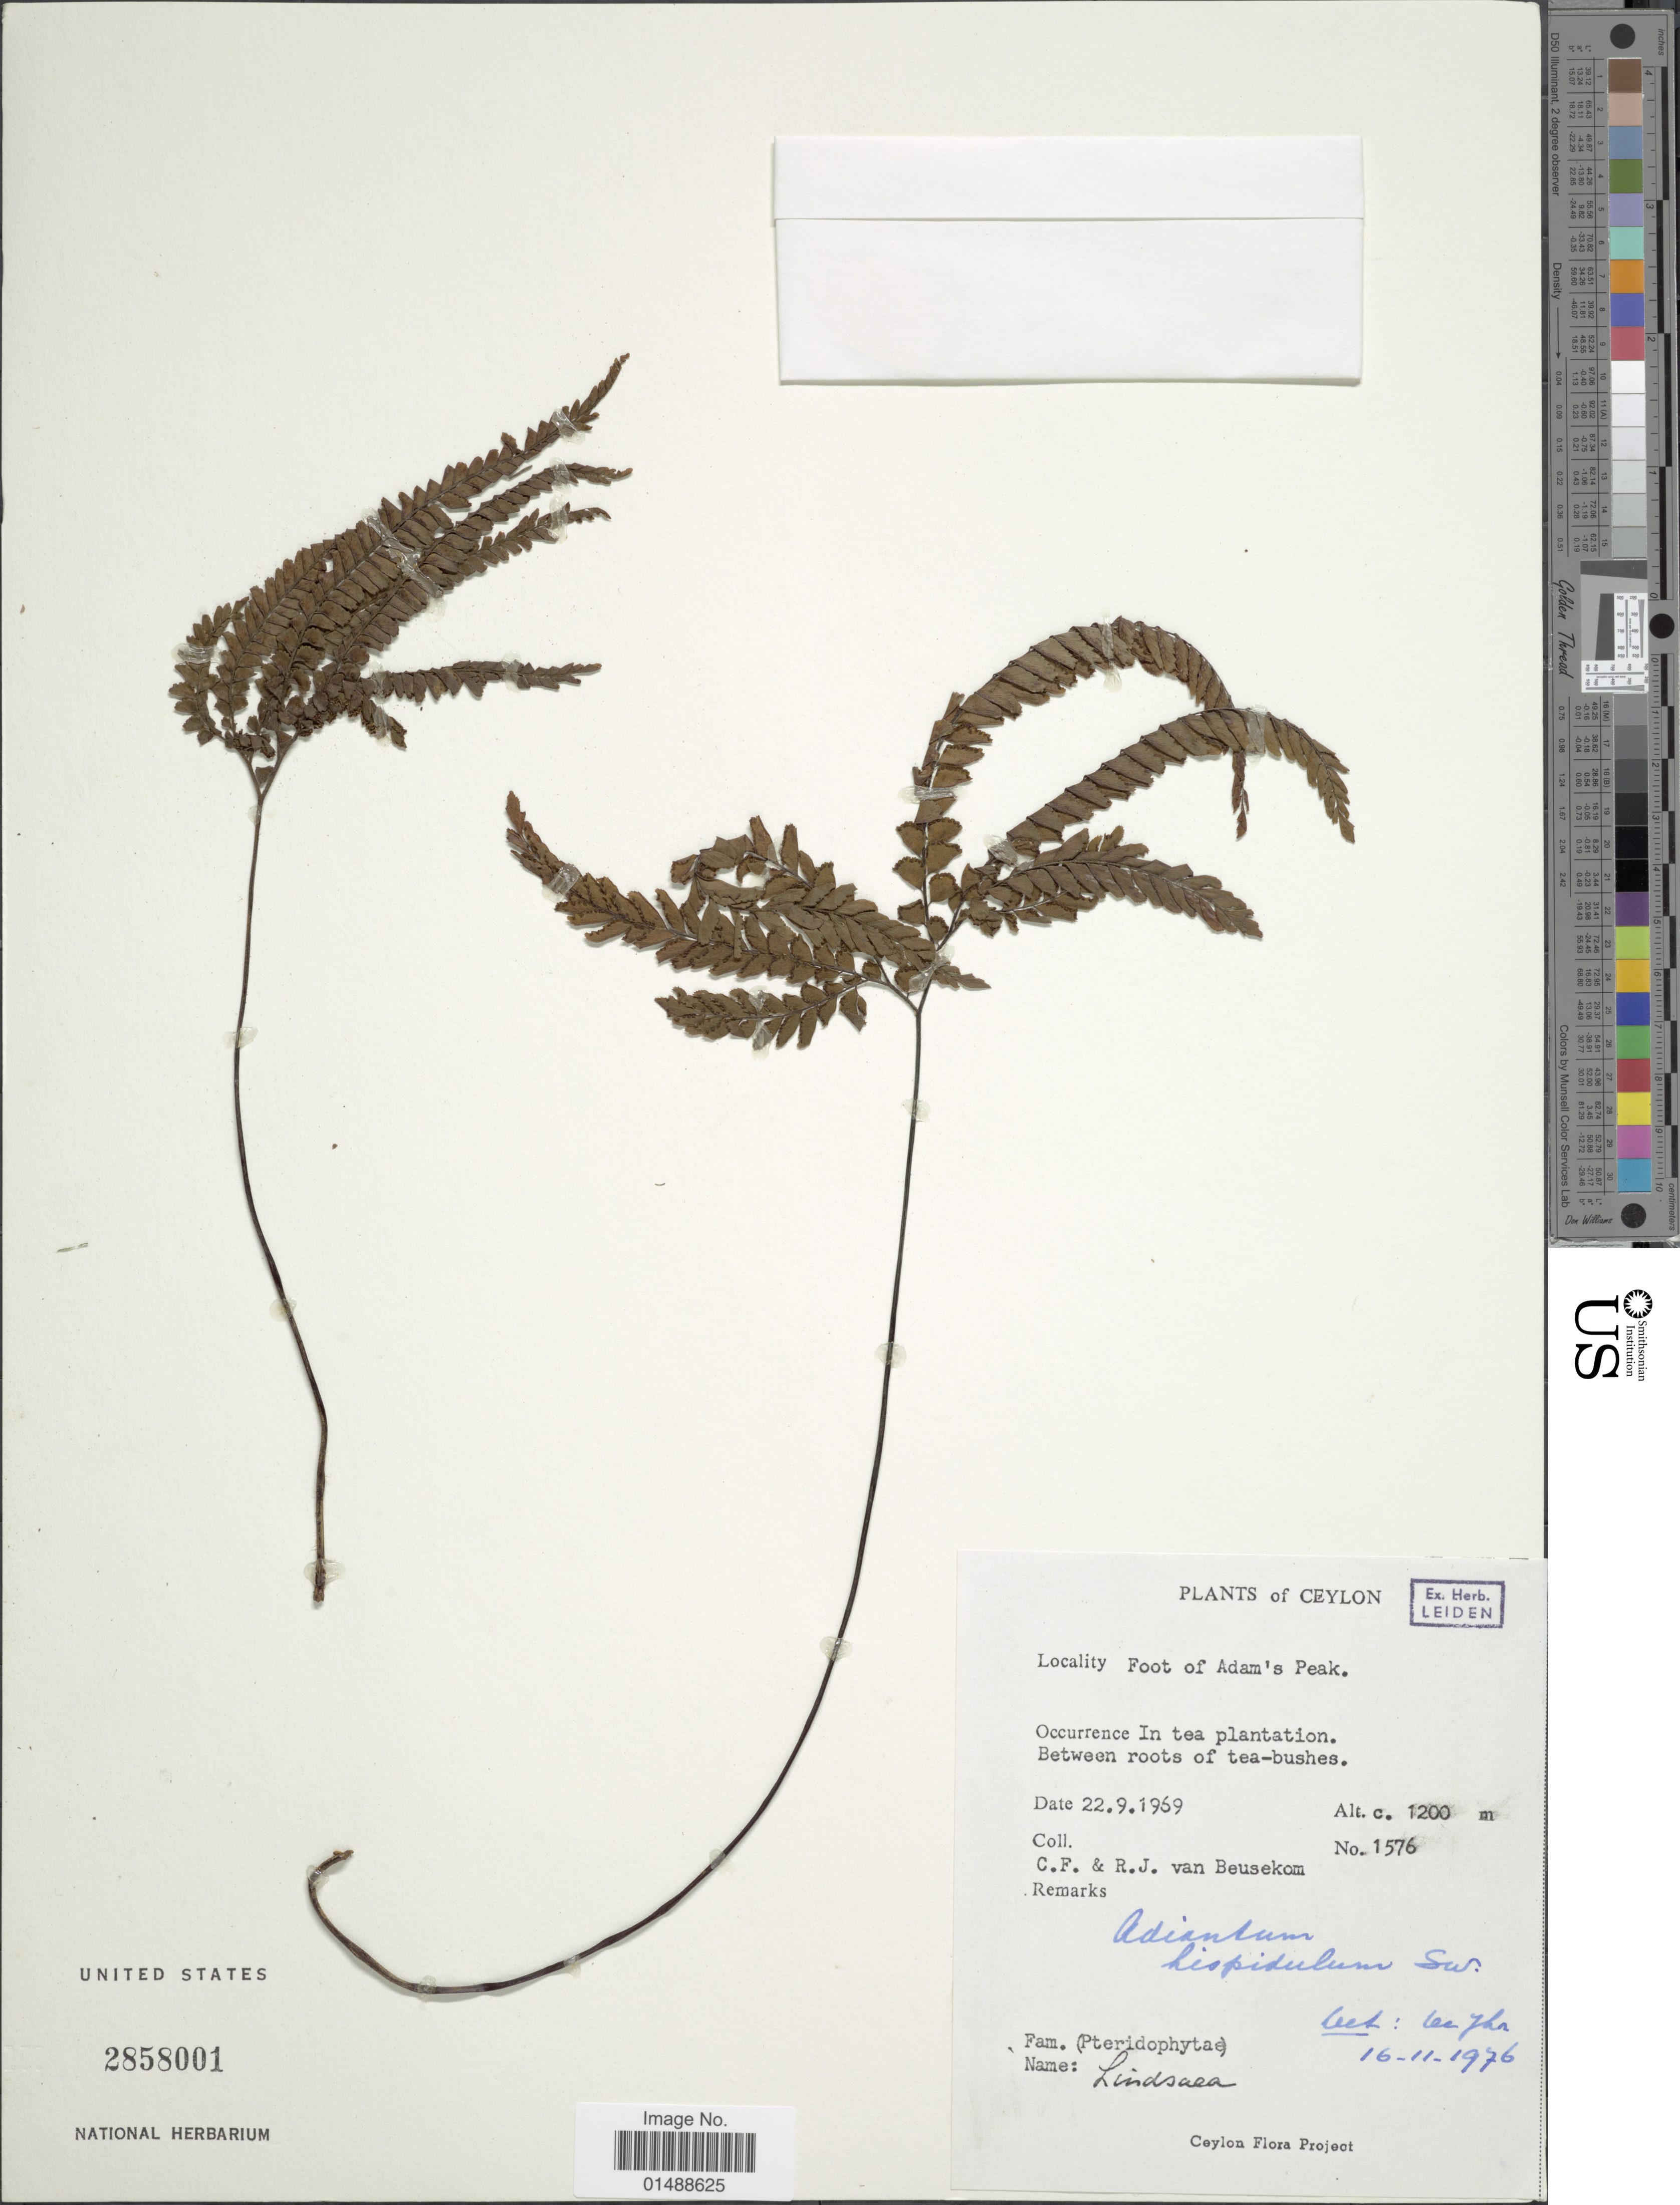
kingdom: Plantae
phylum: Tracheophyta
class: Polypodiopsida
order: Polypodiales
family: Pteridaceae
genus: Adiantum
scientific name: Adiantum hispidulum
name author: Sw.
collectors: C. van Beusecom & R. van Beusecom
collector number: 1576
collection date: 1969-09-22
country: Sri Lanka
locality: Ceylon, Foot of Adam's Peak, in tea plantation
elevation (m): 1200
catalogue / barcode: US 2858001